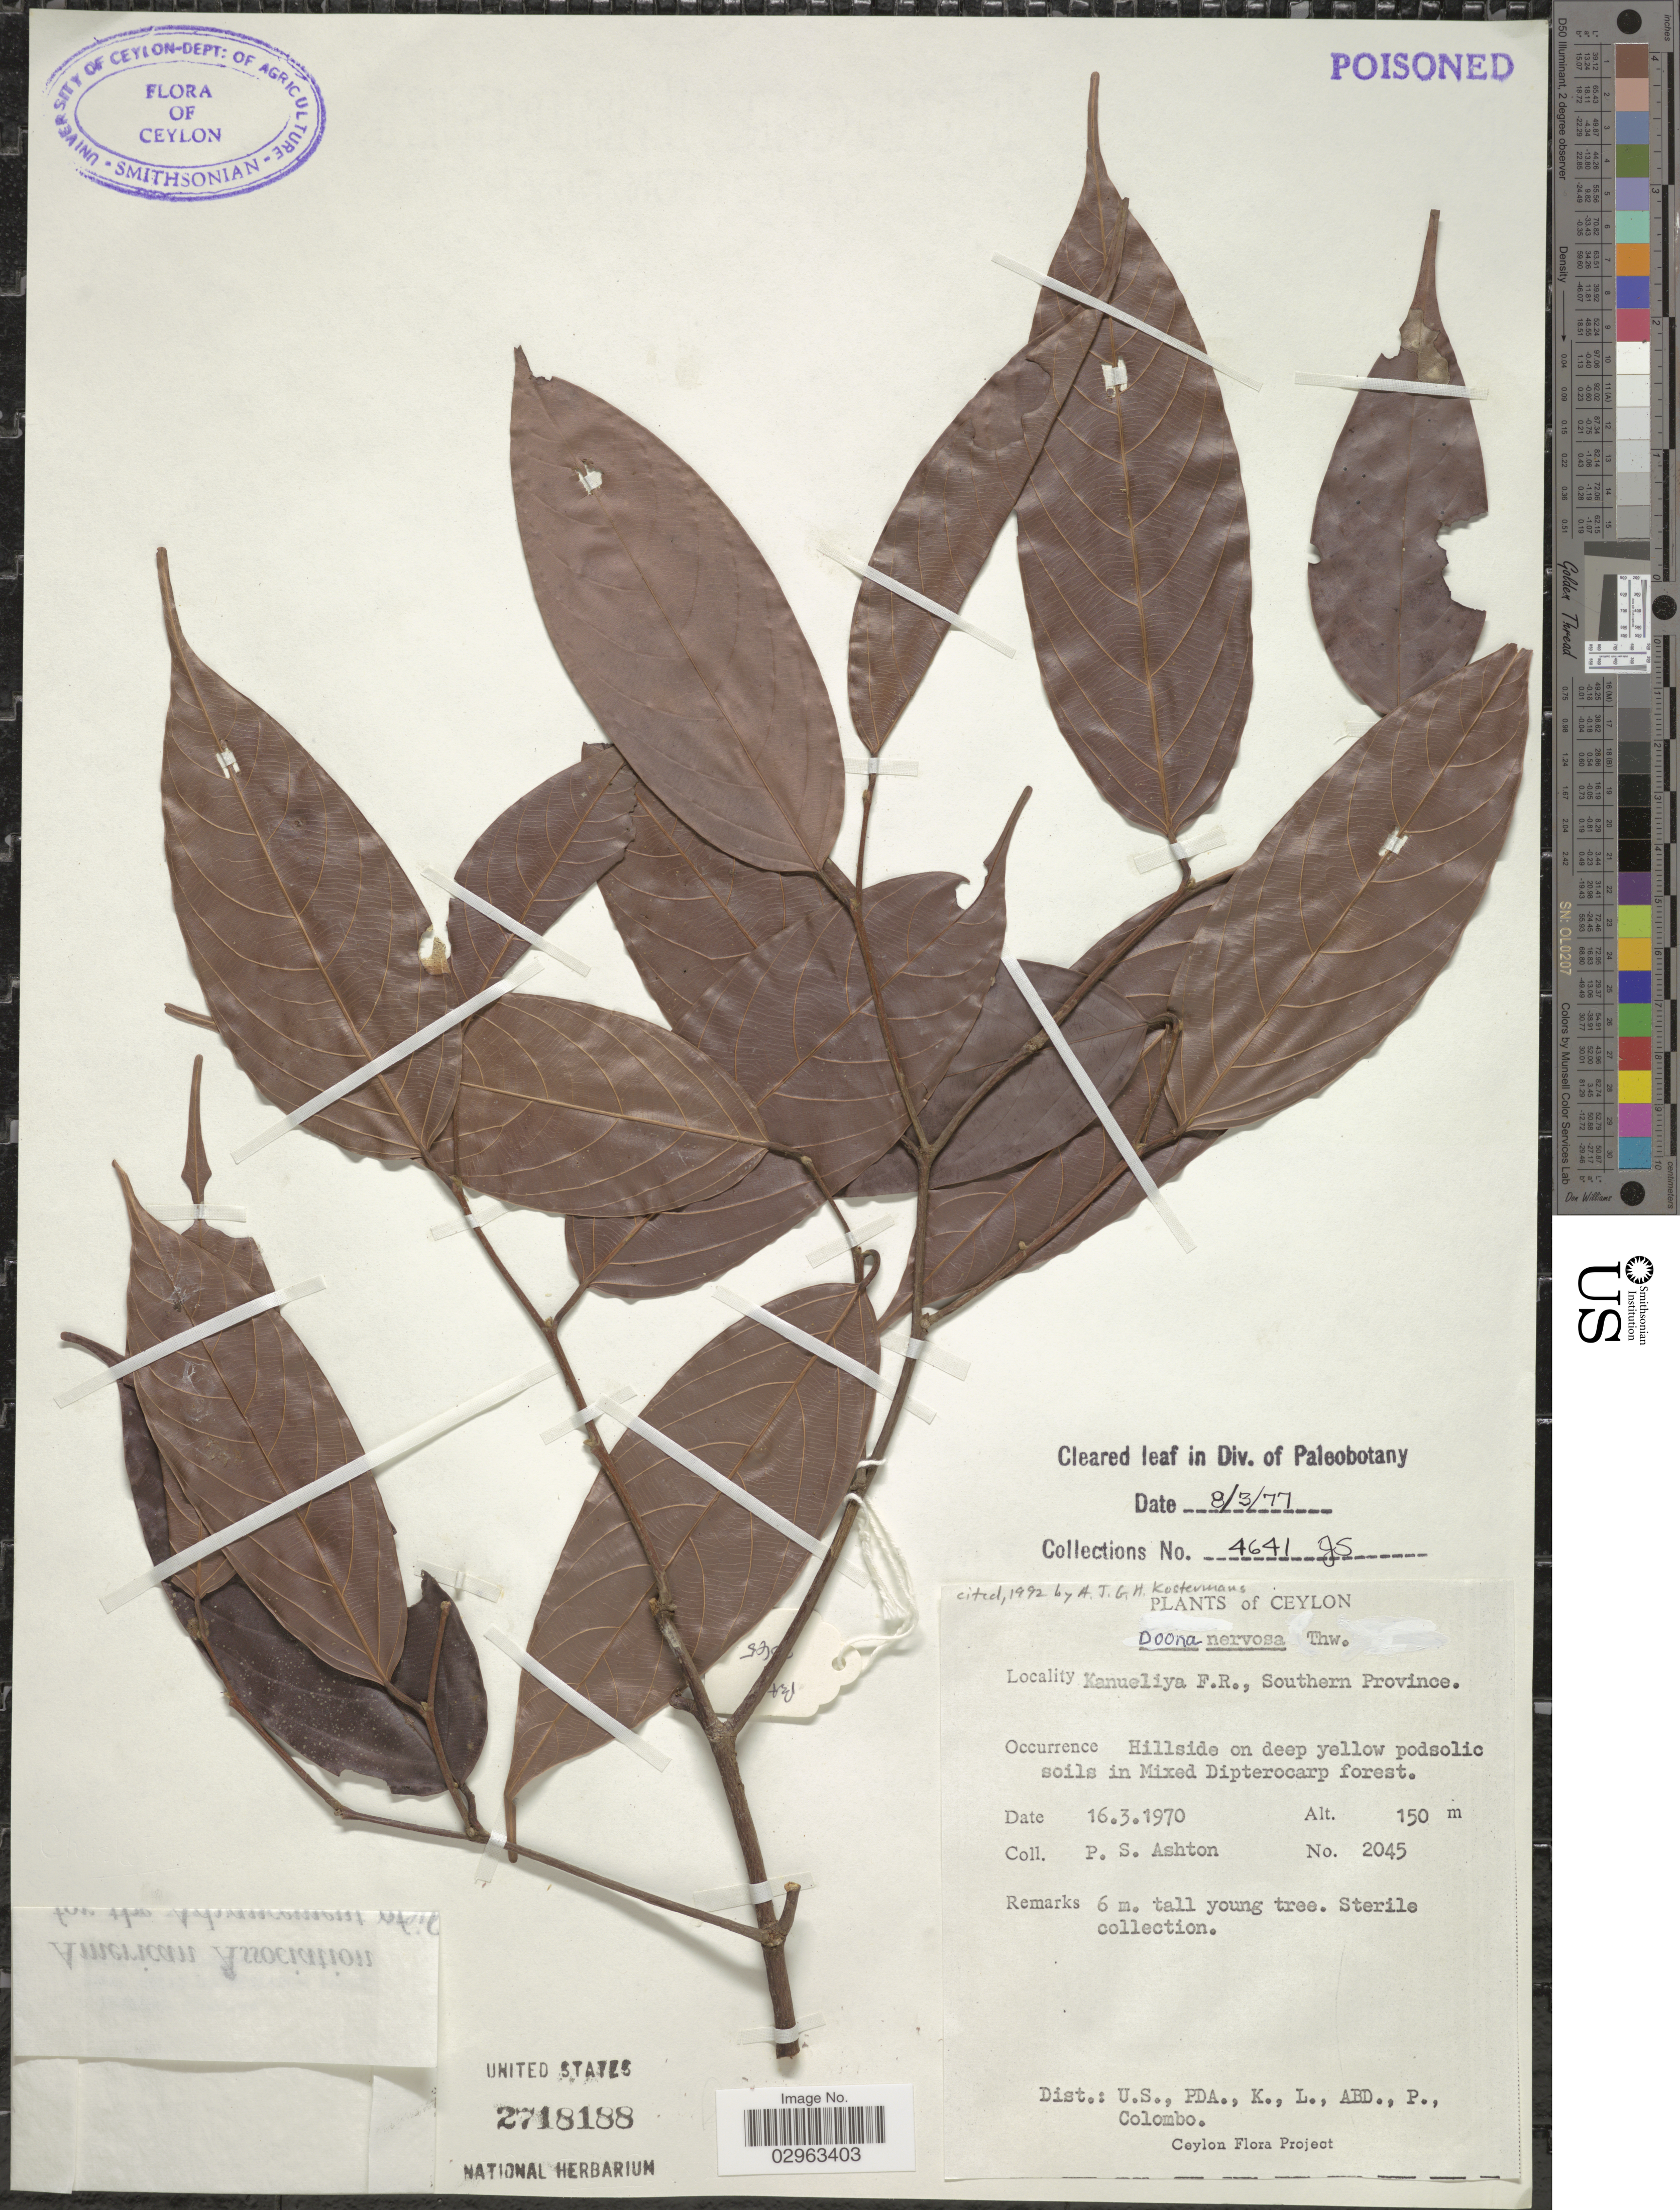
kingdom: Plantae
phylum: Tracheophyta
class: Magnoliopsida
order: Malvales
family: Dipterocarpaceae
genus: Doona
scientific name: Doona nervosa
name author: Thwaites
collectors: P. S. Ashton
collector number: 2045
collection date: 1970-03-16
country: Sri Lanka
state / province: Southern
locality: Ceylon. Kanueliya F.R.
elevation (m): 150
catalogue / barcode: US 2718188